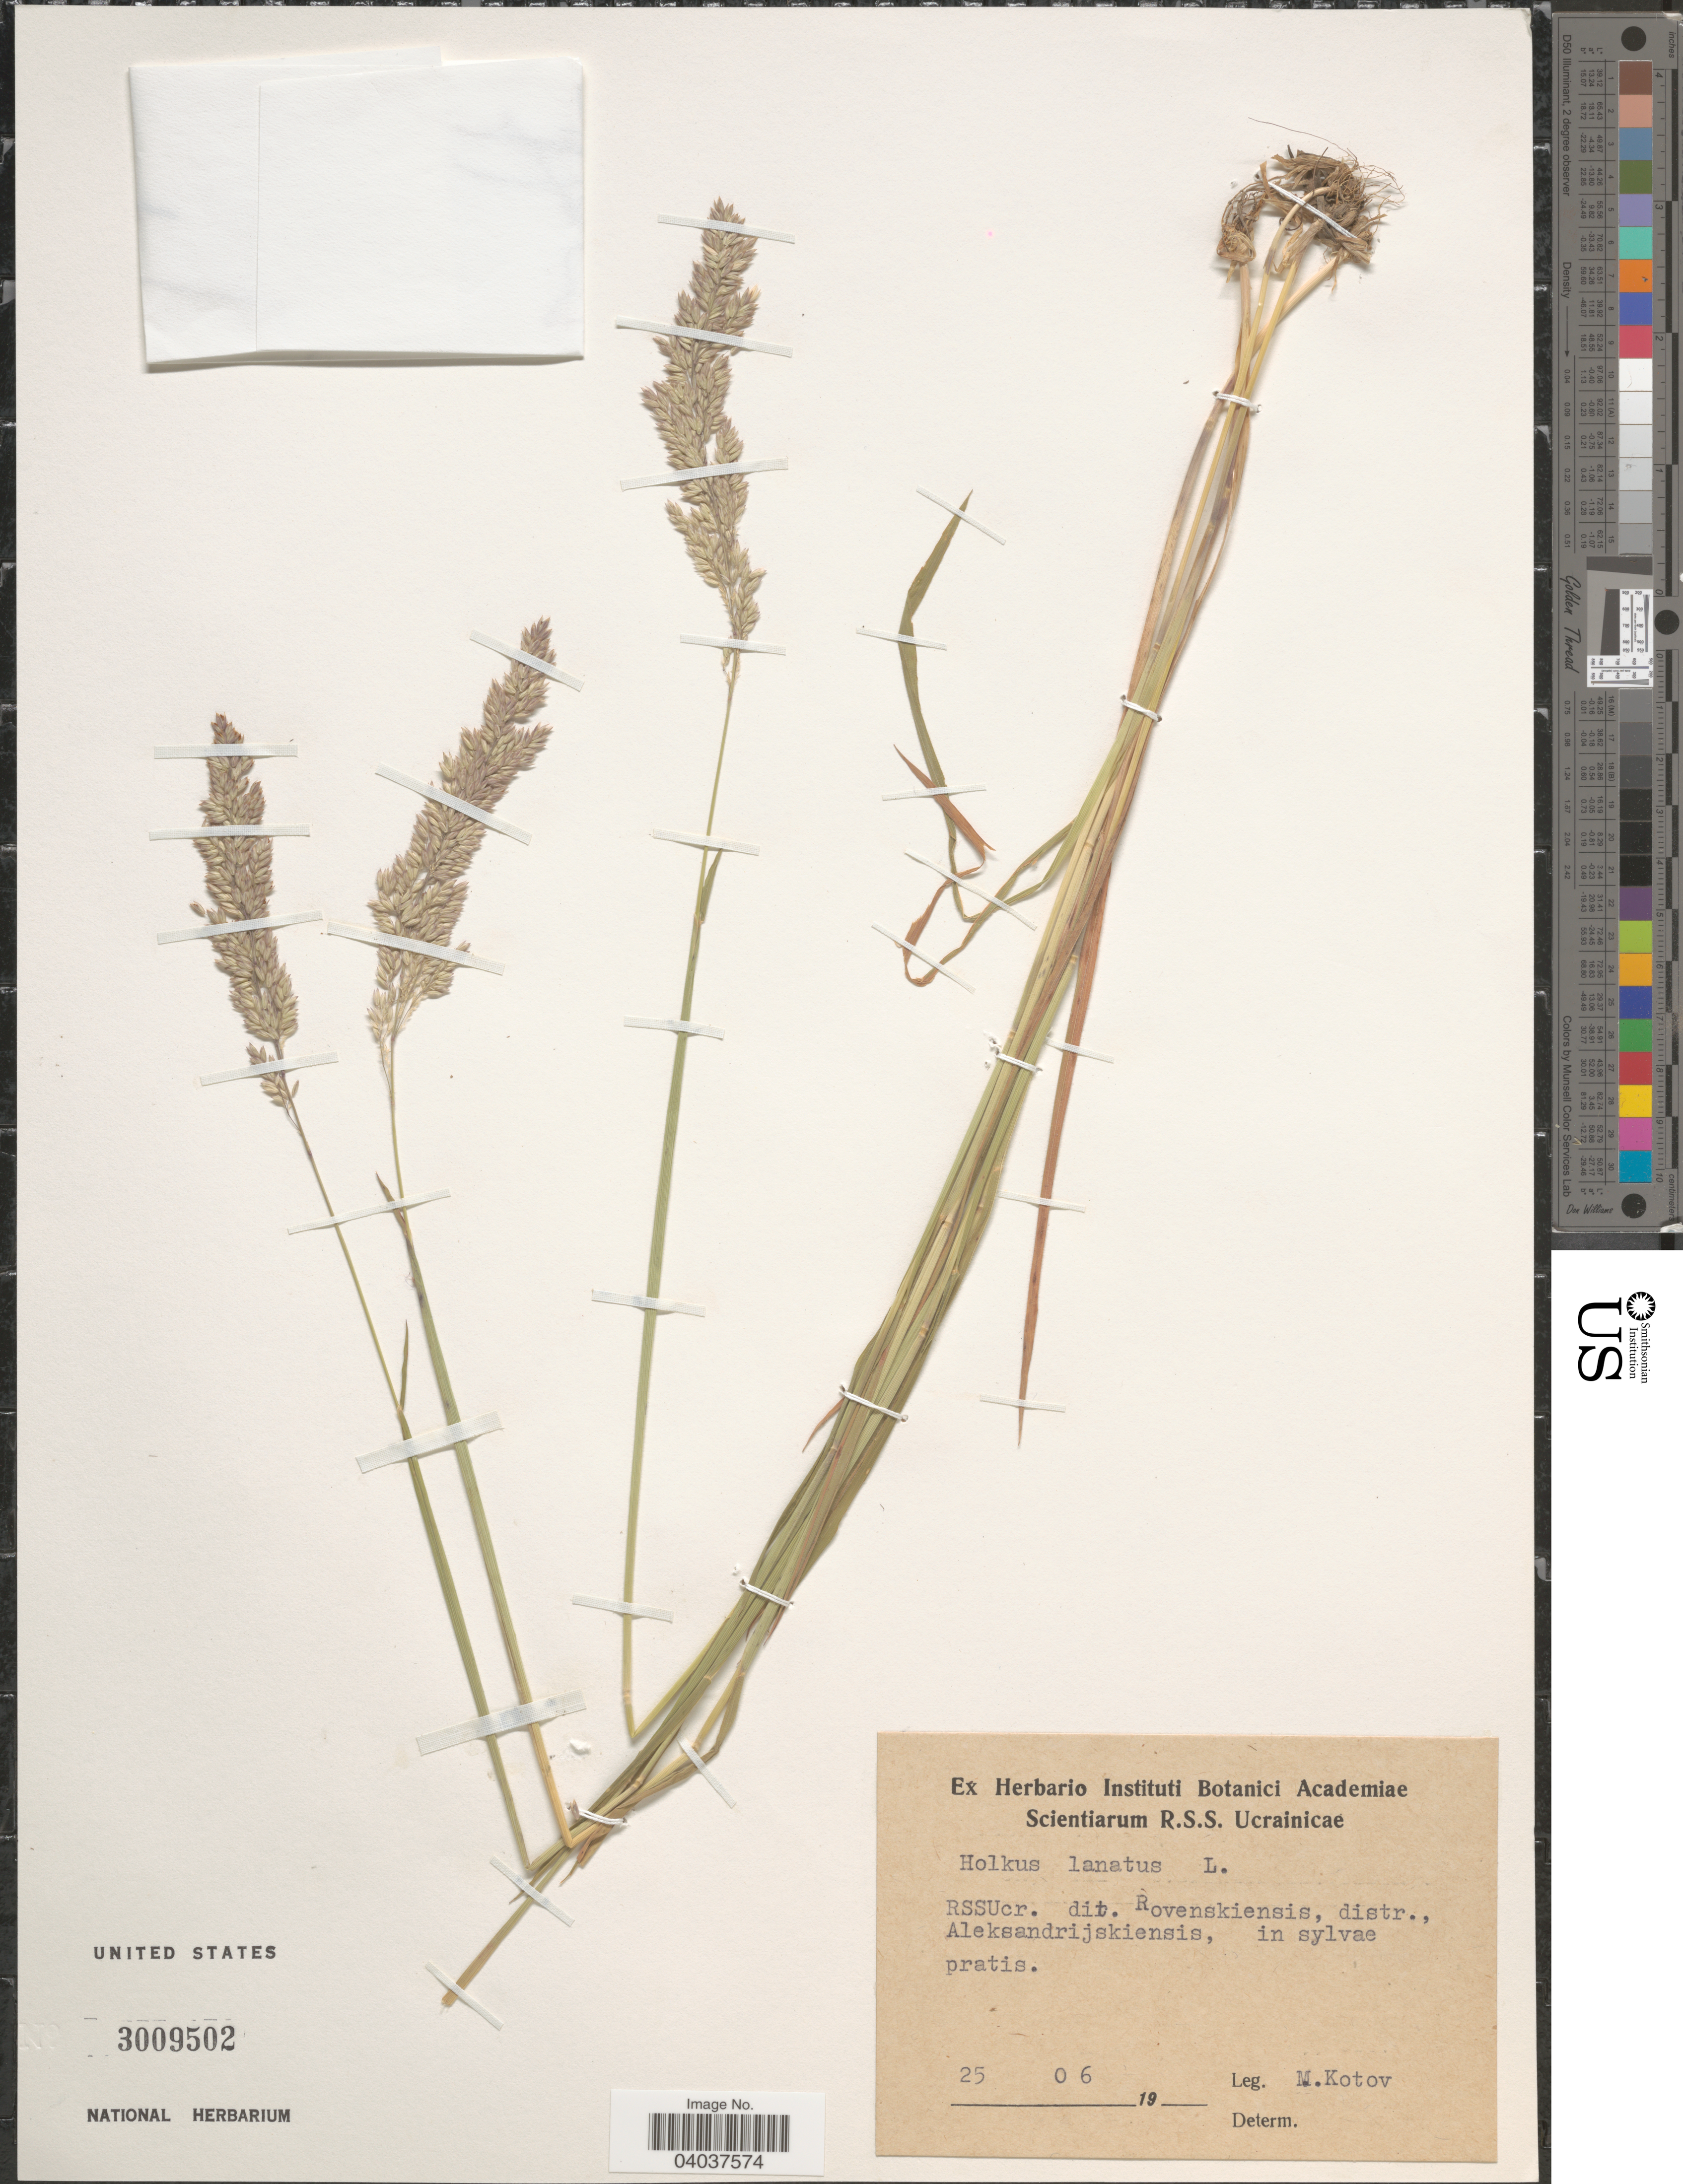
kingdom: Plantae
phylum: Tracheophyta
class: Liliopsida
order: Poales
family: Poaceae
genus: Holcus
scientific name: Holcus lanatus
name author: L.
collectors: M. Kotov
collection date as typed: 25 06 19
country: Ukraine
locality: RSSUcr. dit. Rovenskiensis, distr., Aleksandrijskiensis, in sylvae pratis.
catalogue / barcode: US 3009502